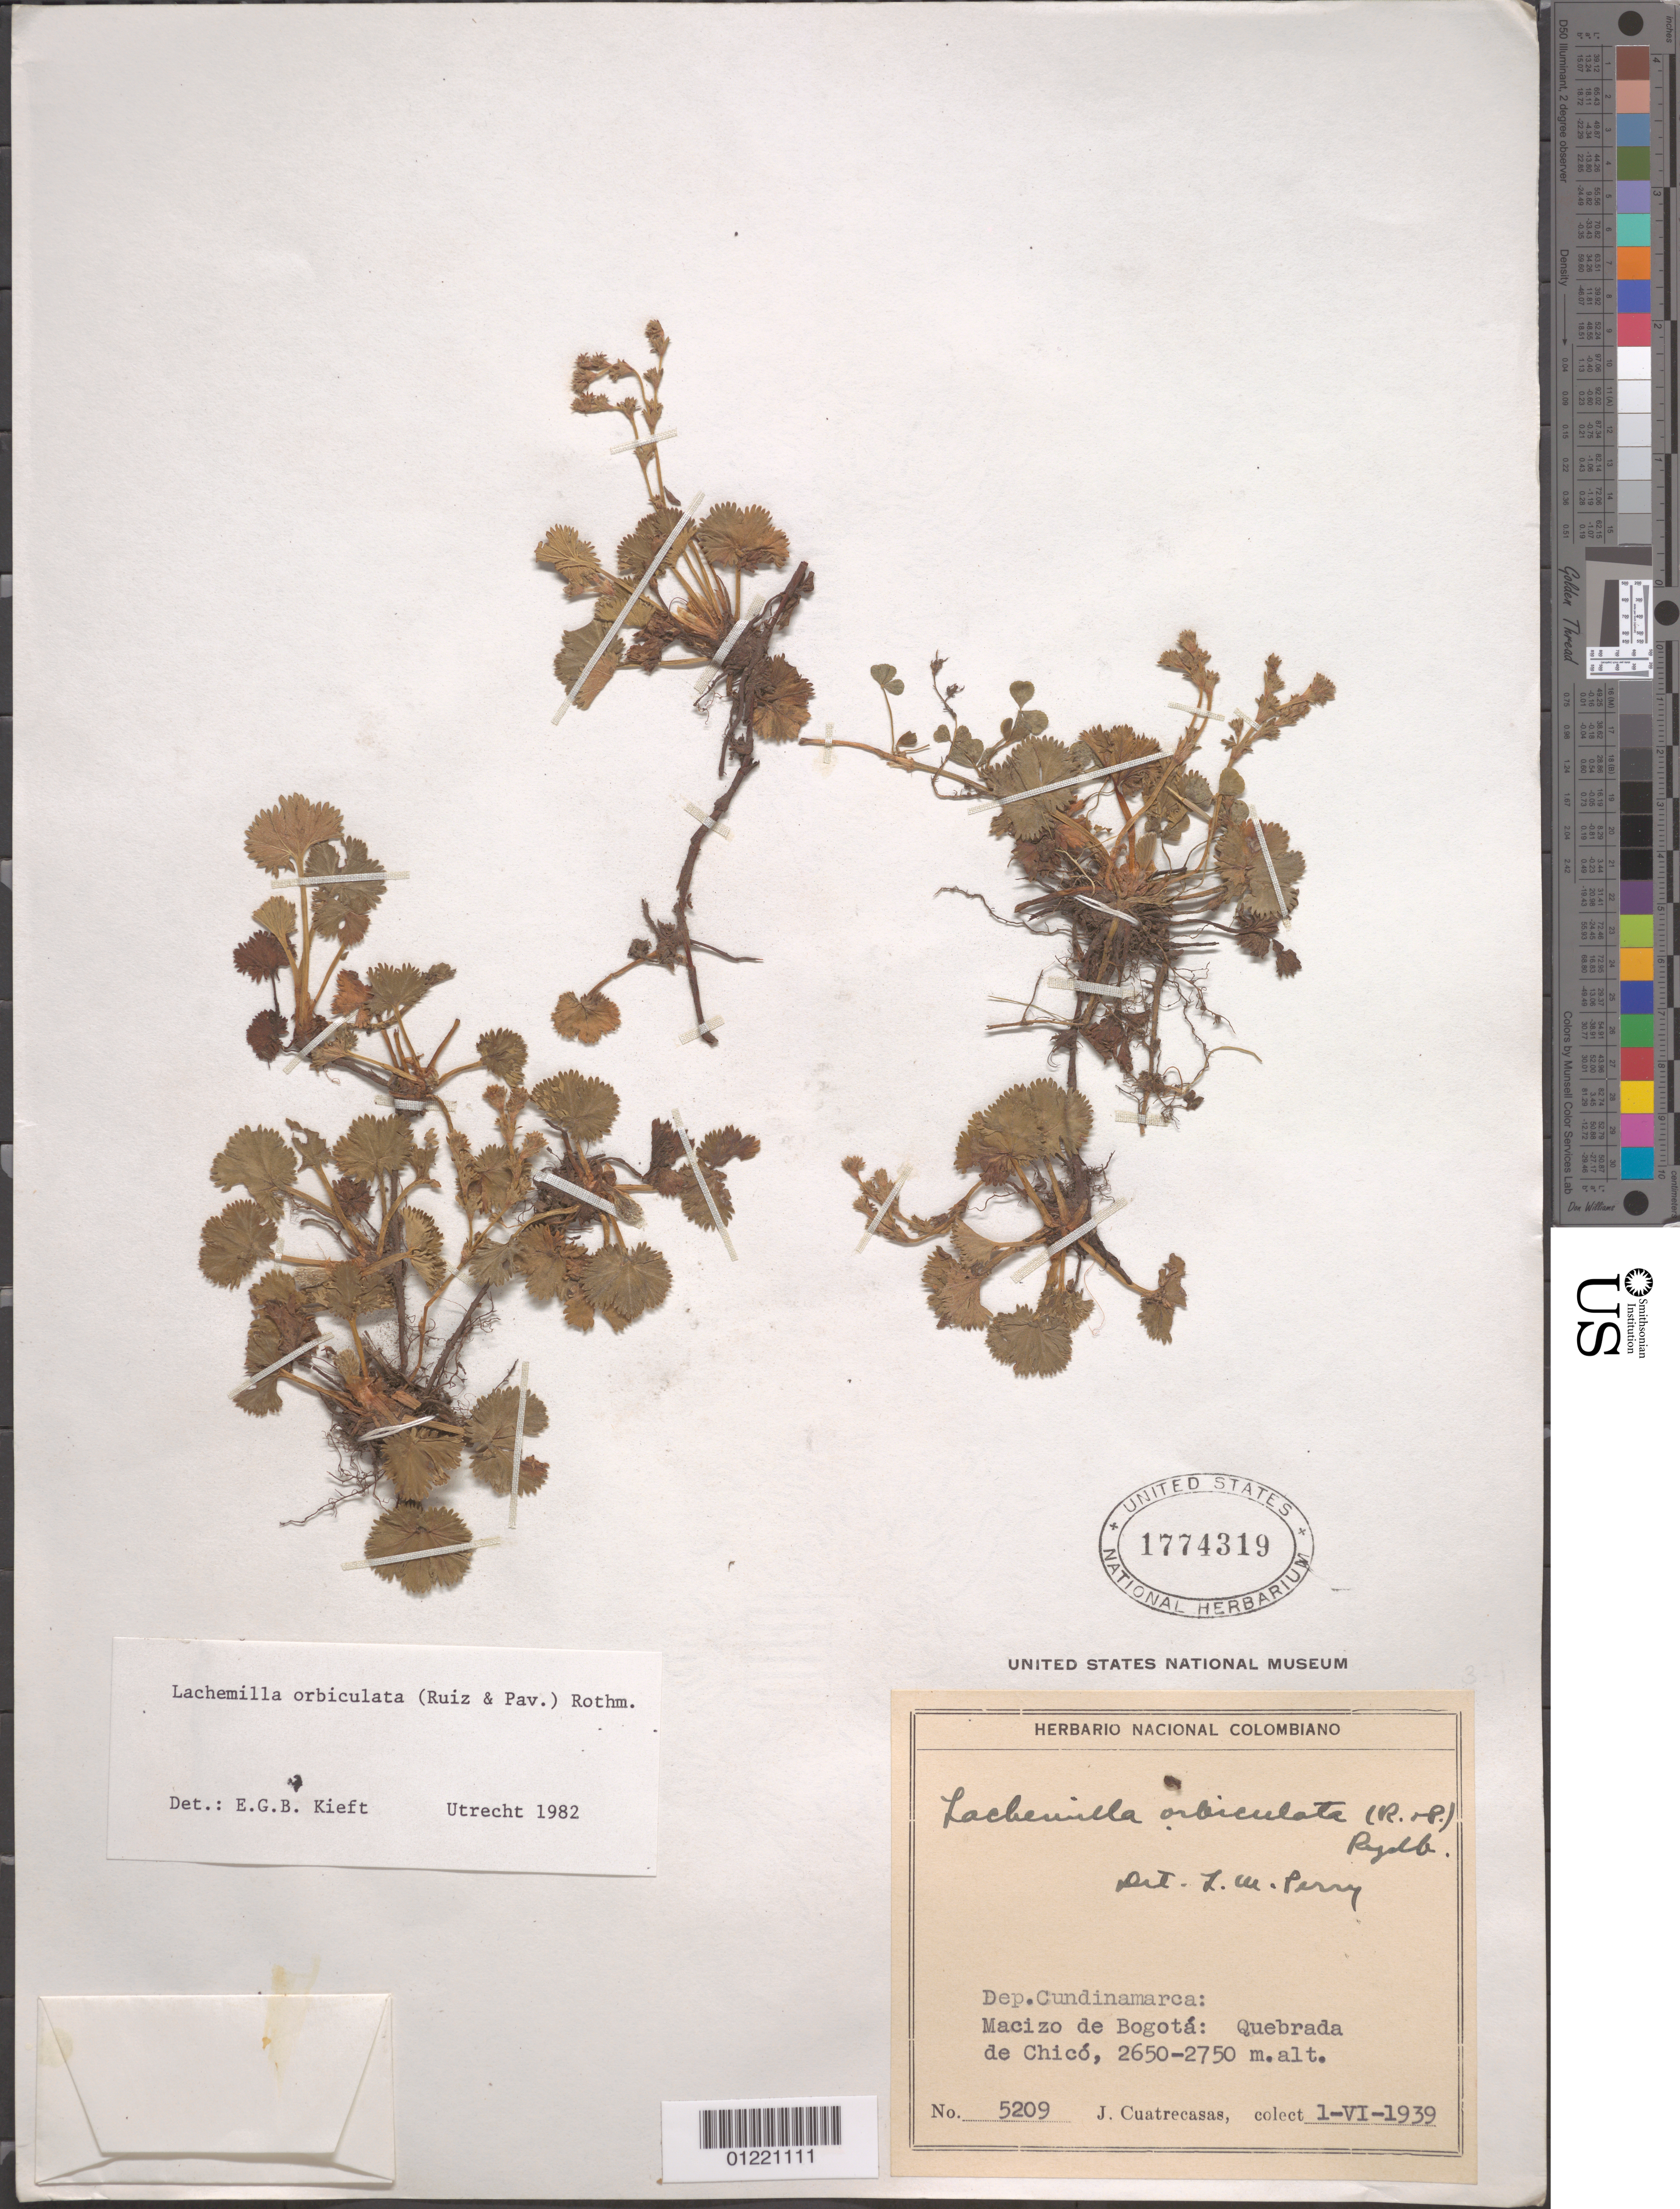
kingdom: Plantae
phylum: Tracheophyta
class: Magnoliopsida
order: Rosales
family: Rosaceae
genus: Lachemilla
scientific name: Lachemilla orbiculata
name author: (Ruiz & Pav.) Rydb.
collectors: J. Cuatrecasas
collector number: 5209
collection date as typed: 01 Jun 1939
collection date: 1939-06-01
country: Colombia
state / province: Cundinamarca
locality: Macizo de Bogota, Quebrada de Chico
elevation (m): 2650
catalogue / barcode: US 1774319